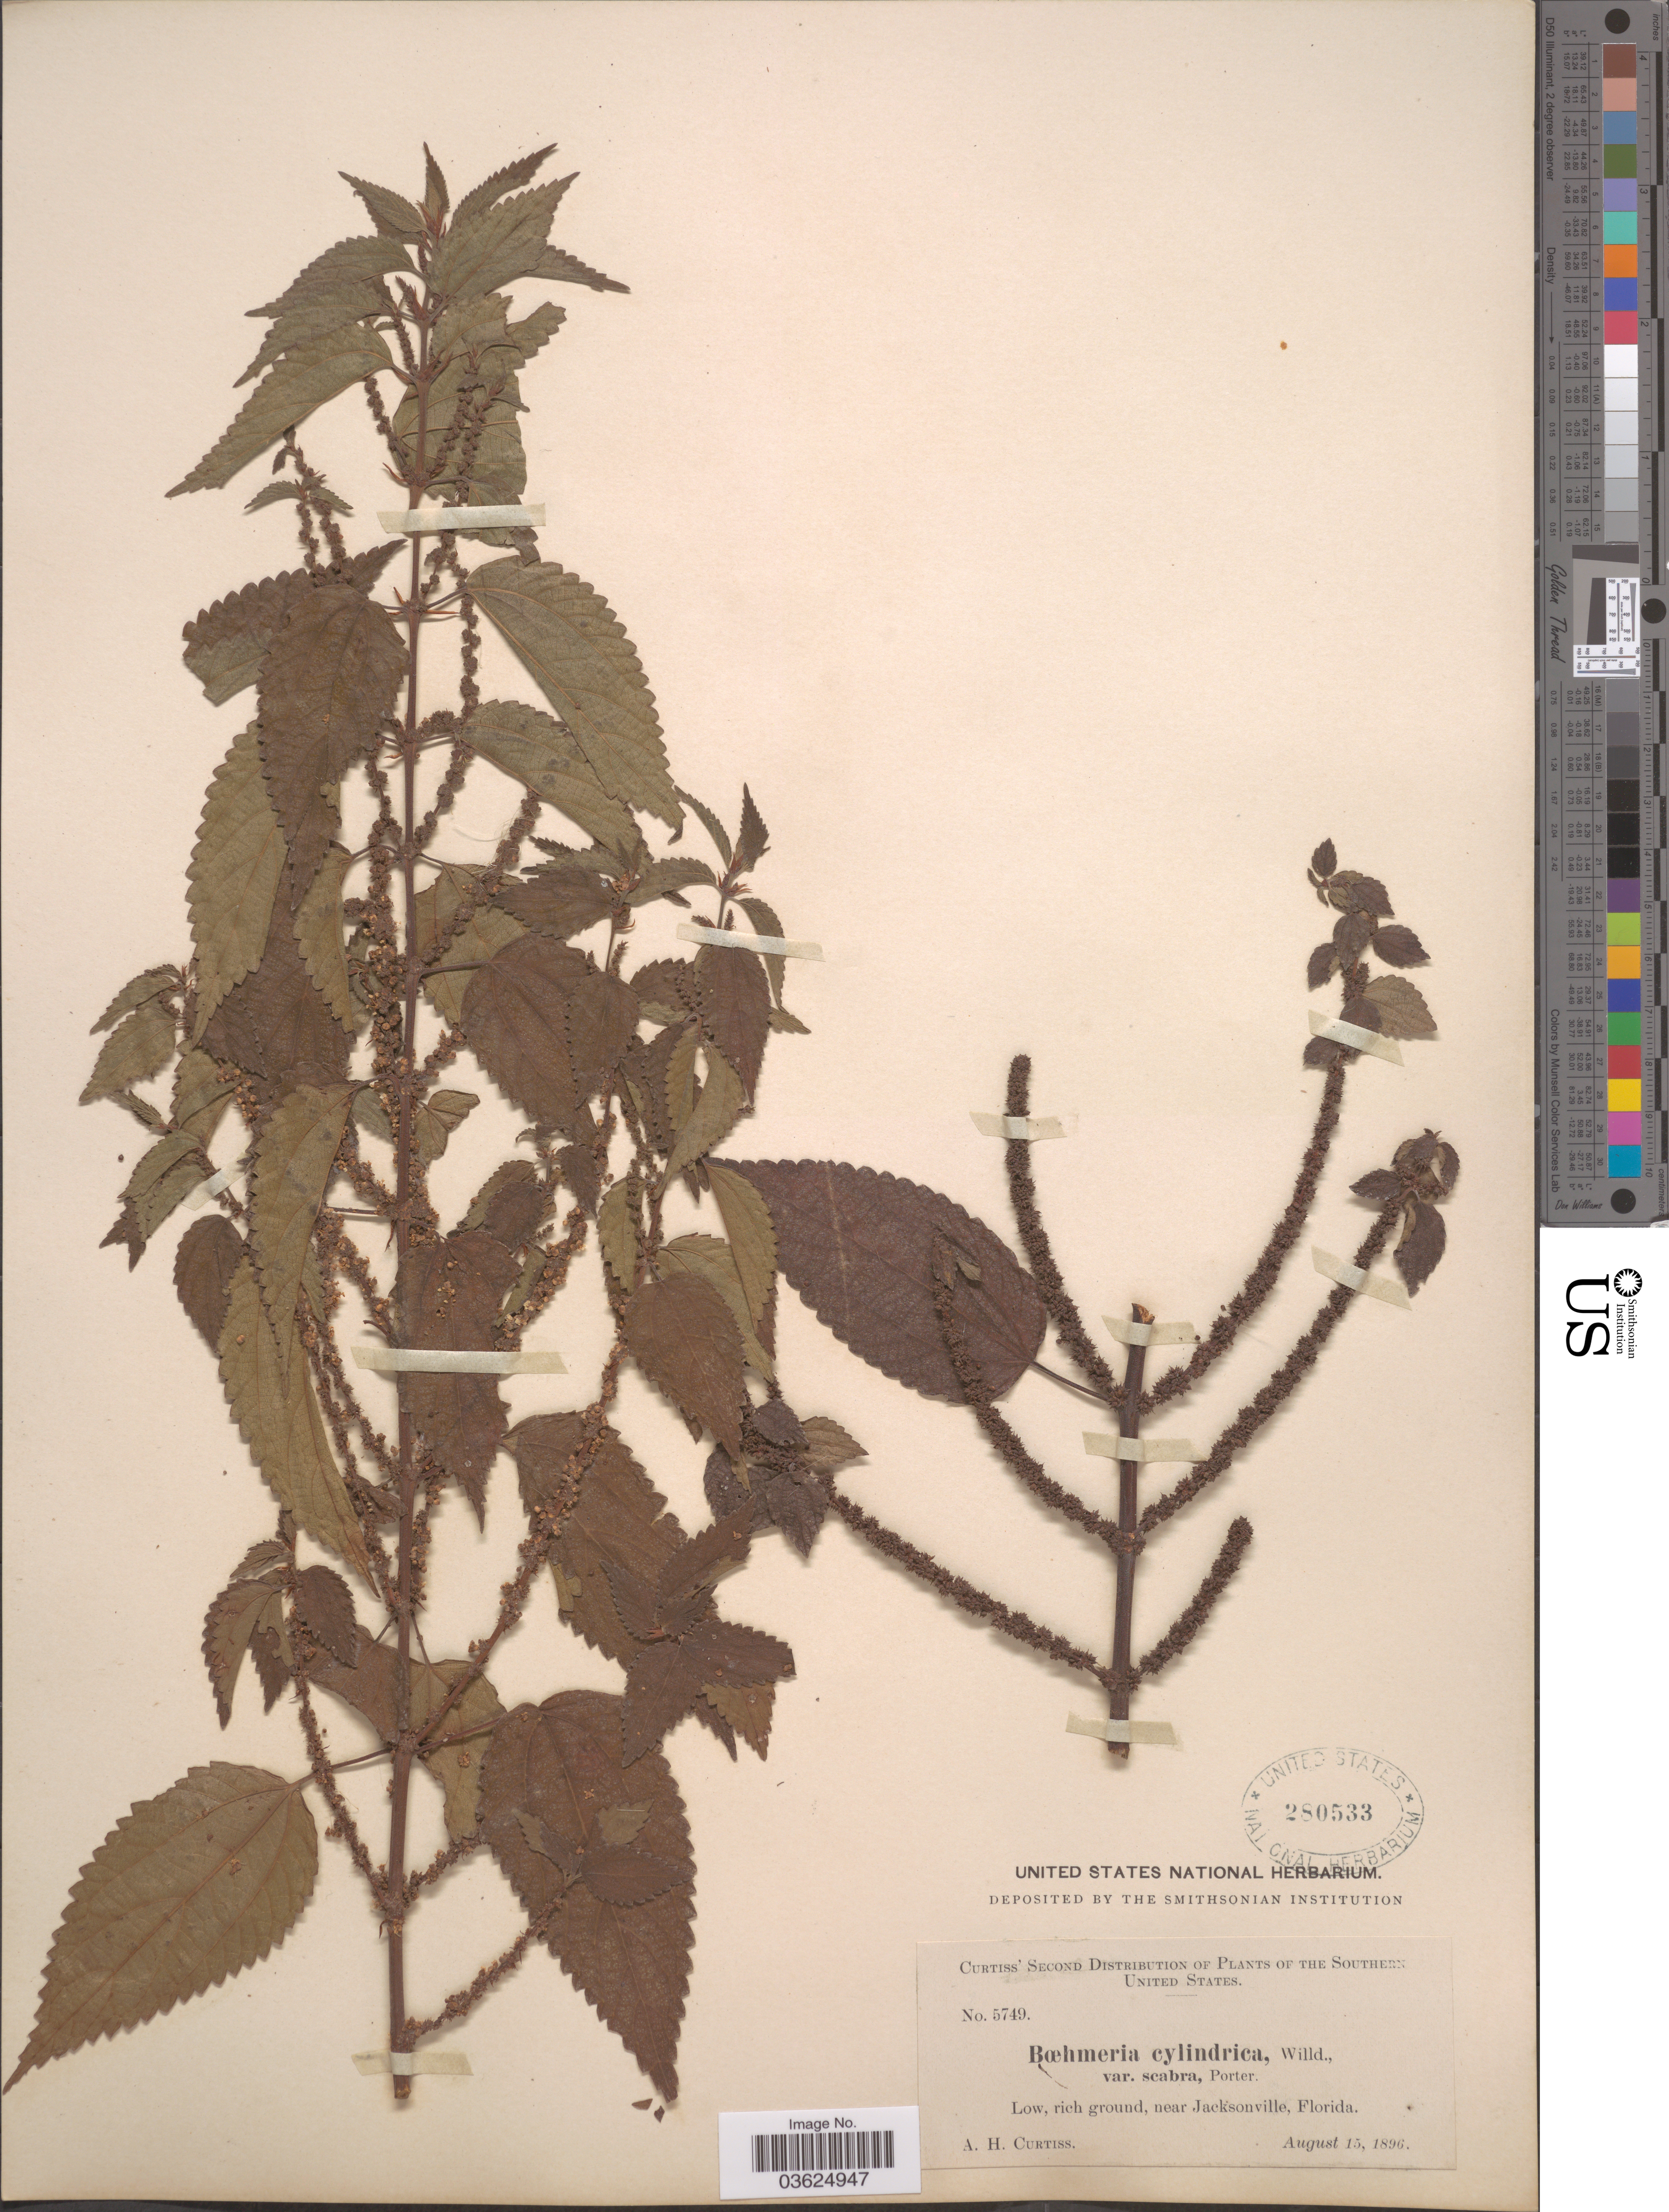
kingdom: Plantae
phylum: Tracheophyta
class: Magnoliopsida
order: Rosales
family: Urticaceae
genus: Boehmeria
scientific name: Boehmeria drummondiana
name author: Wedd.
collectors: A. H. Curtiss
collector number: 5749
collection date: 1896-08-15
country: United States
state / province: Florida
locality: The Southern United States. Near Jacksonville.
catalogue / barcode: US 280533